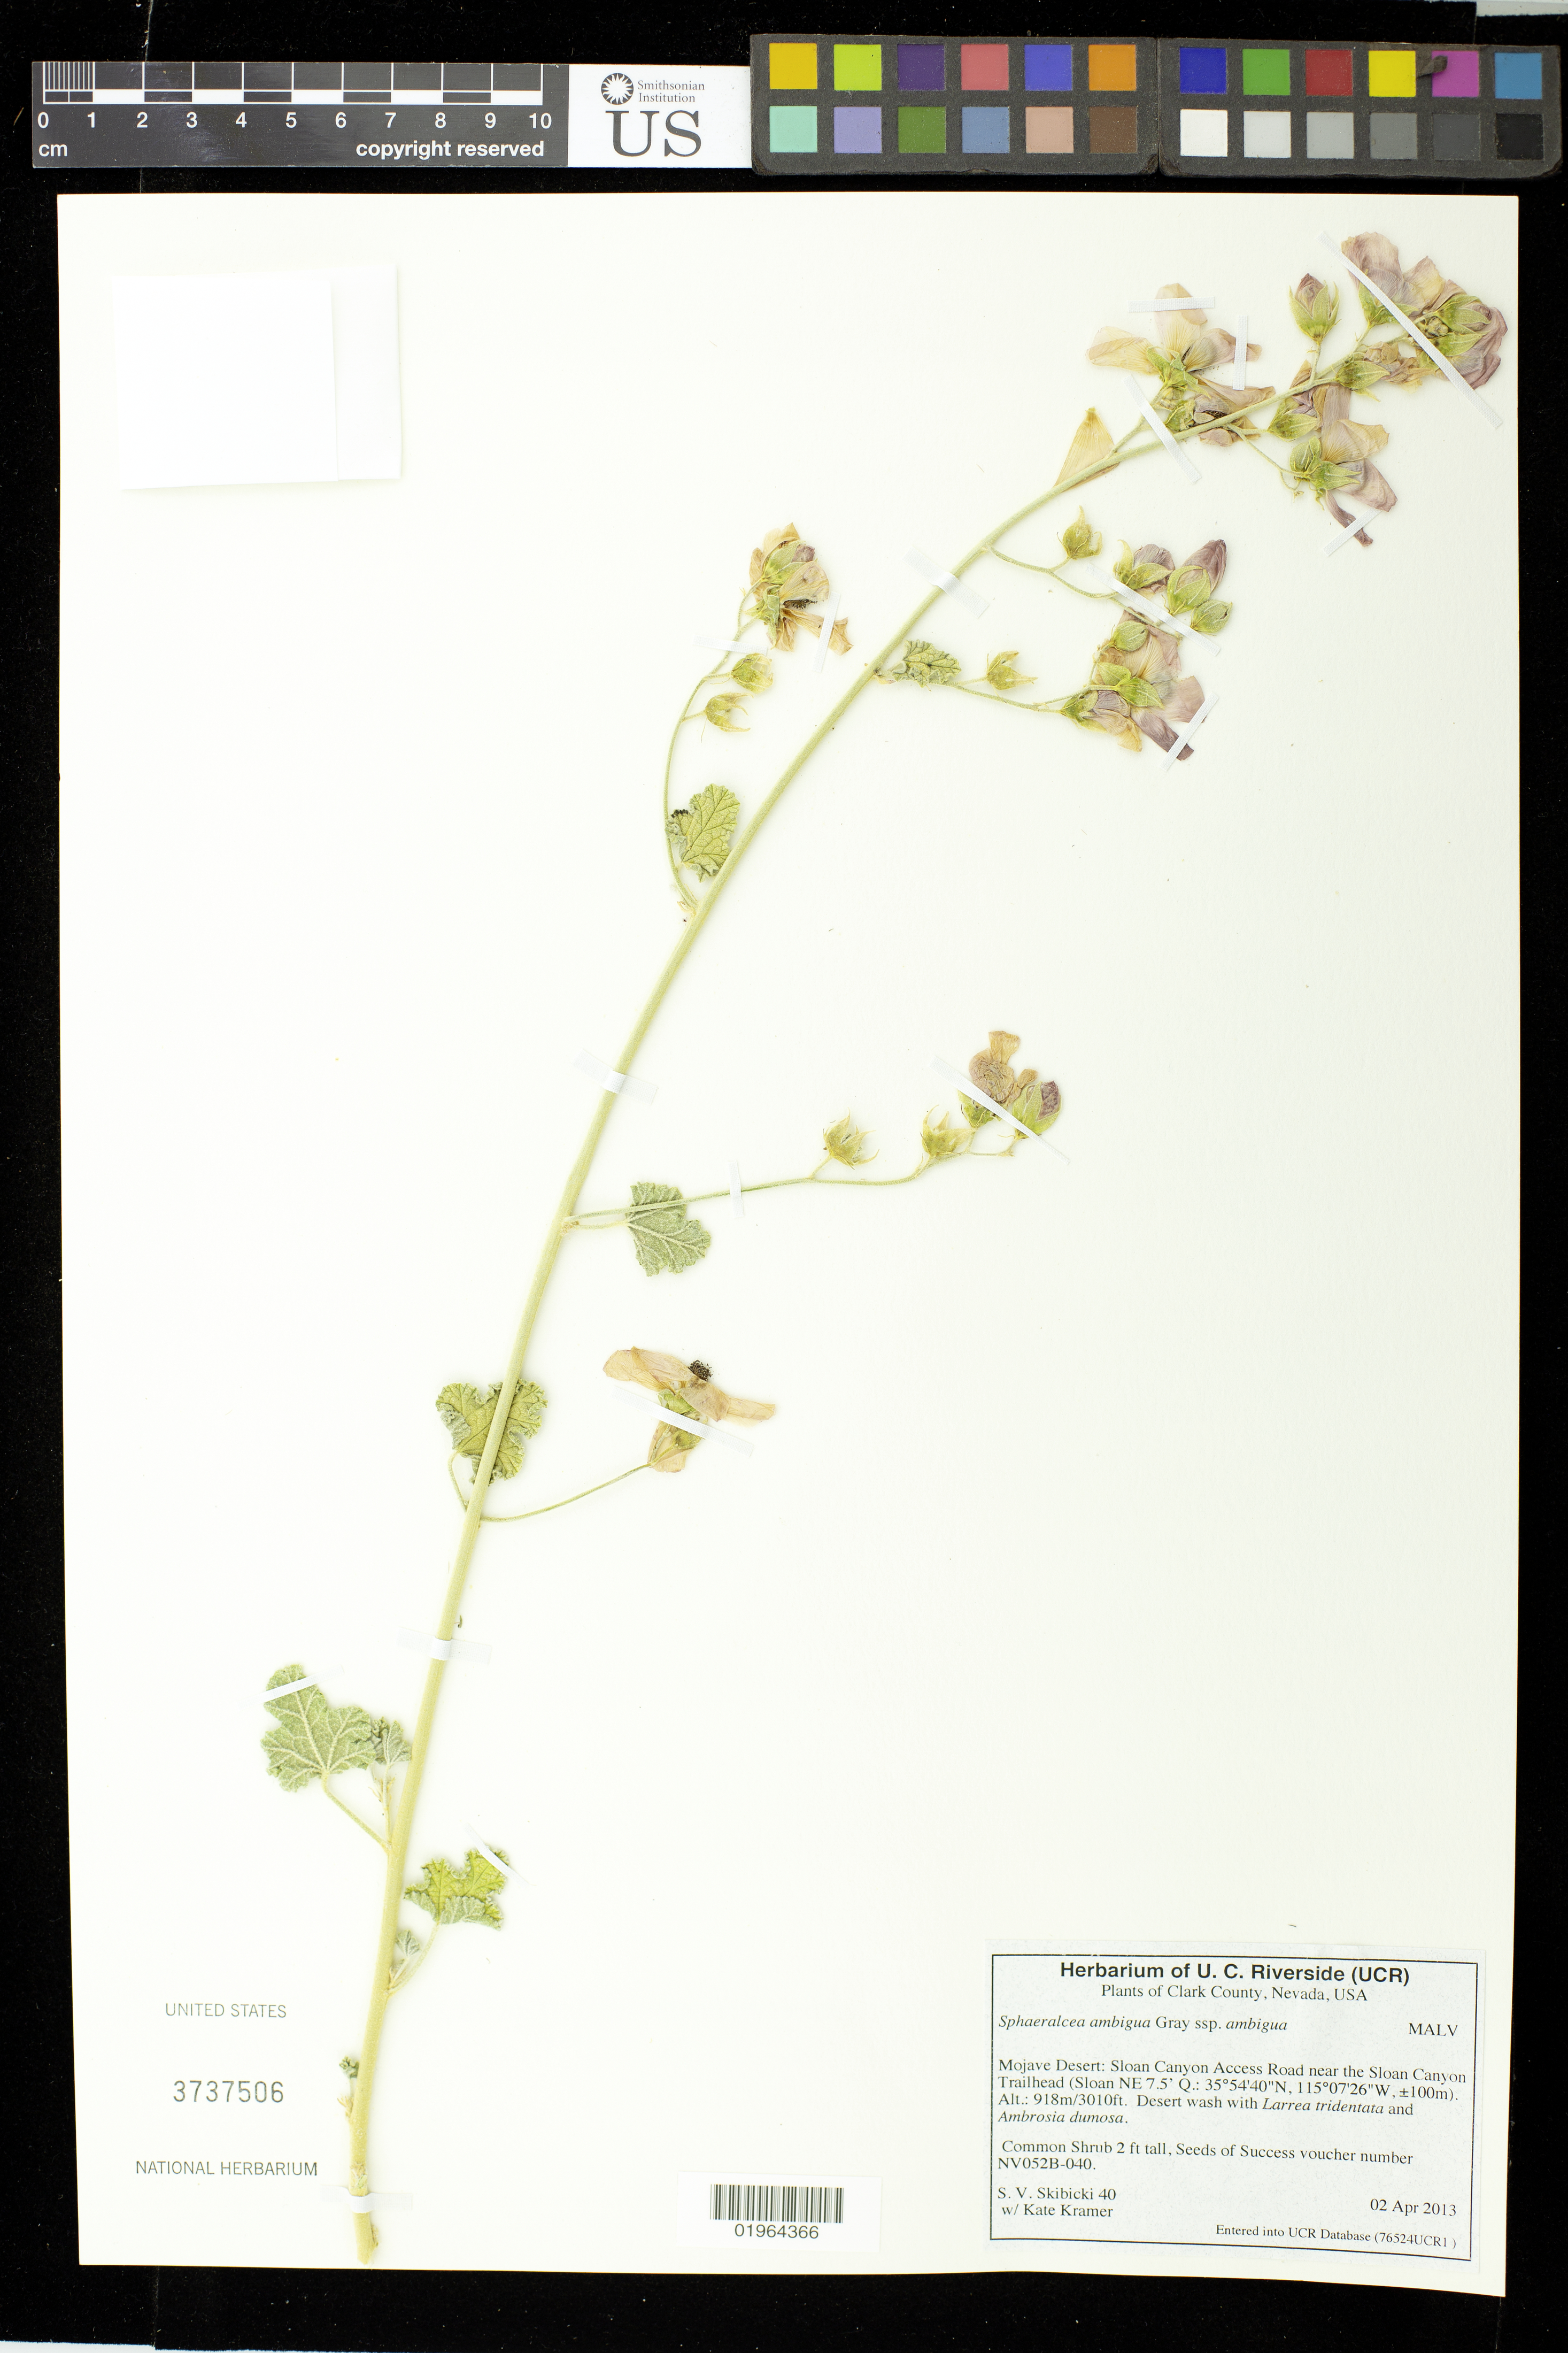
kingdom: Plantae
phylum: Tracheophyta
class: Magnoliopsida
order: Malvales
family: Malvaceae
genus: Sphaeralcea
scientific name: Sphaeralcea ambigua subsp. ambigua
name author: A. Gray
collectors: S. Skibicki & K. Kramer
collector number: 40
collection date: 2013-04-02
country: United States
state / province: Nevada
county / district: Clark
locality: Mojave Desert, Sloan Canyon Access Road near the Sloan Canyon Trailhead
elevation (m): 918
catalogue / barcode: US 3737506